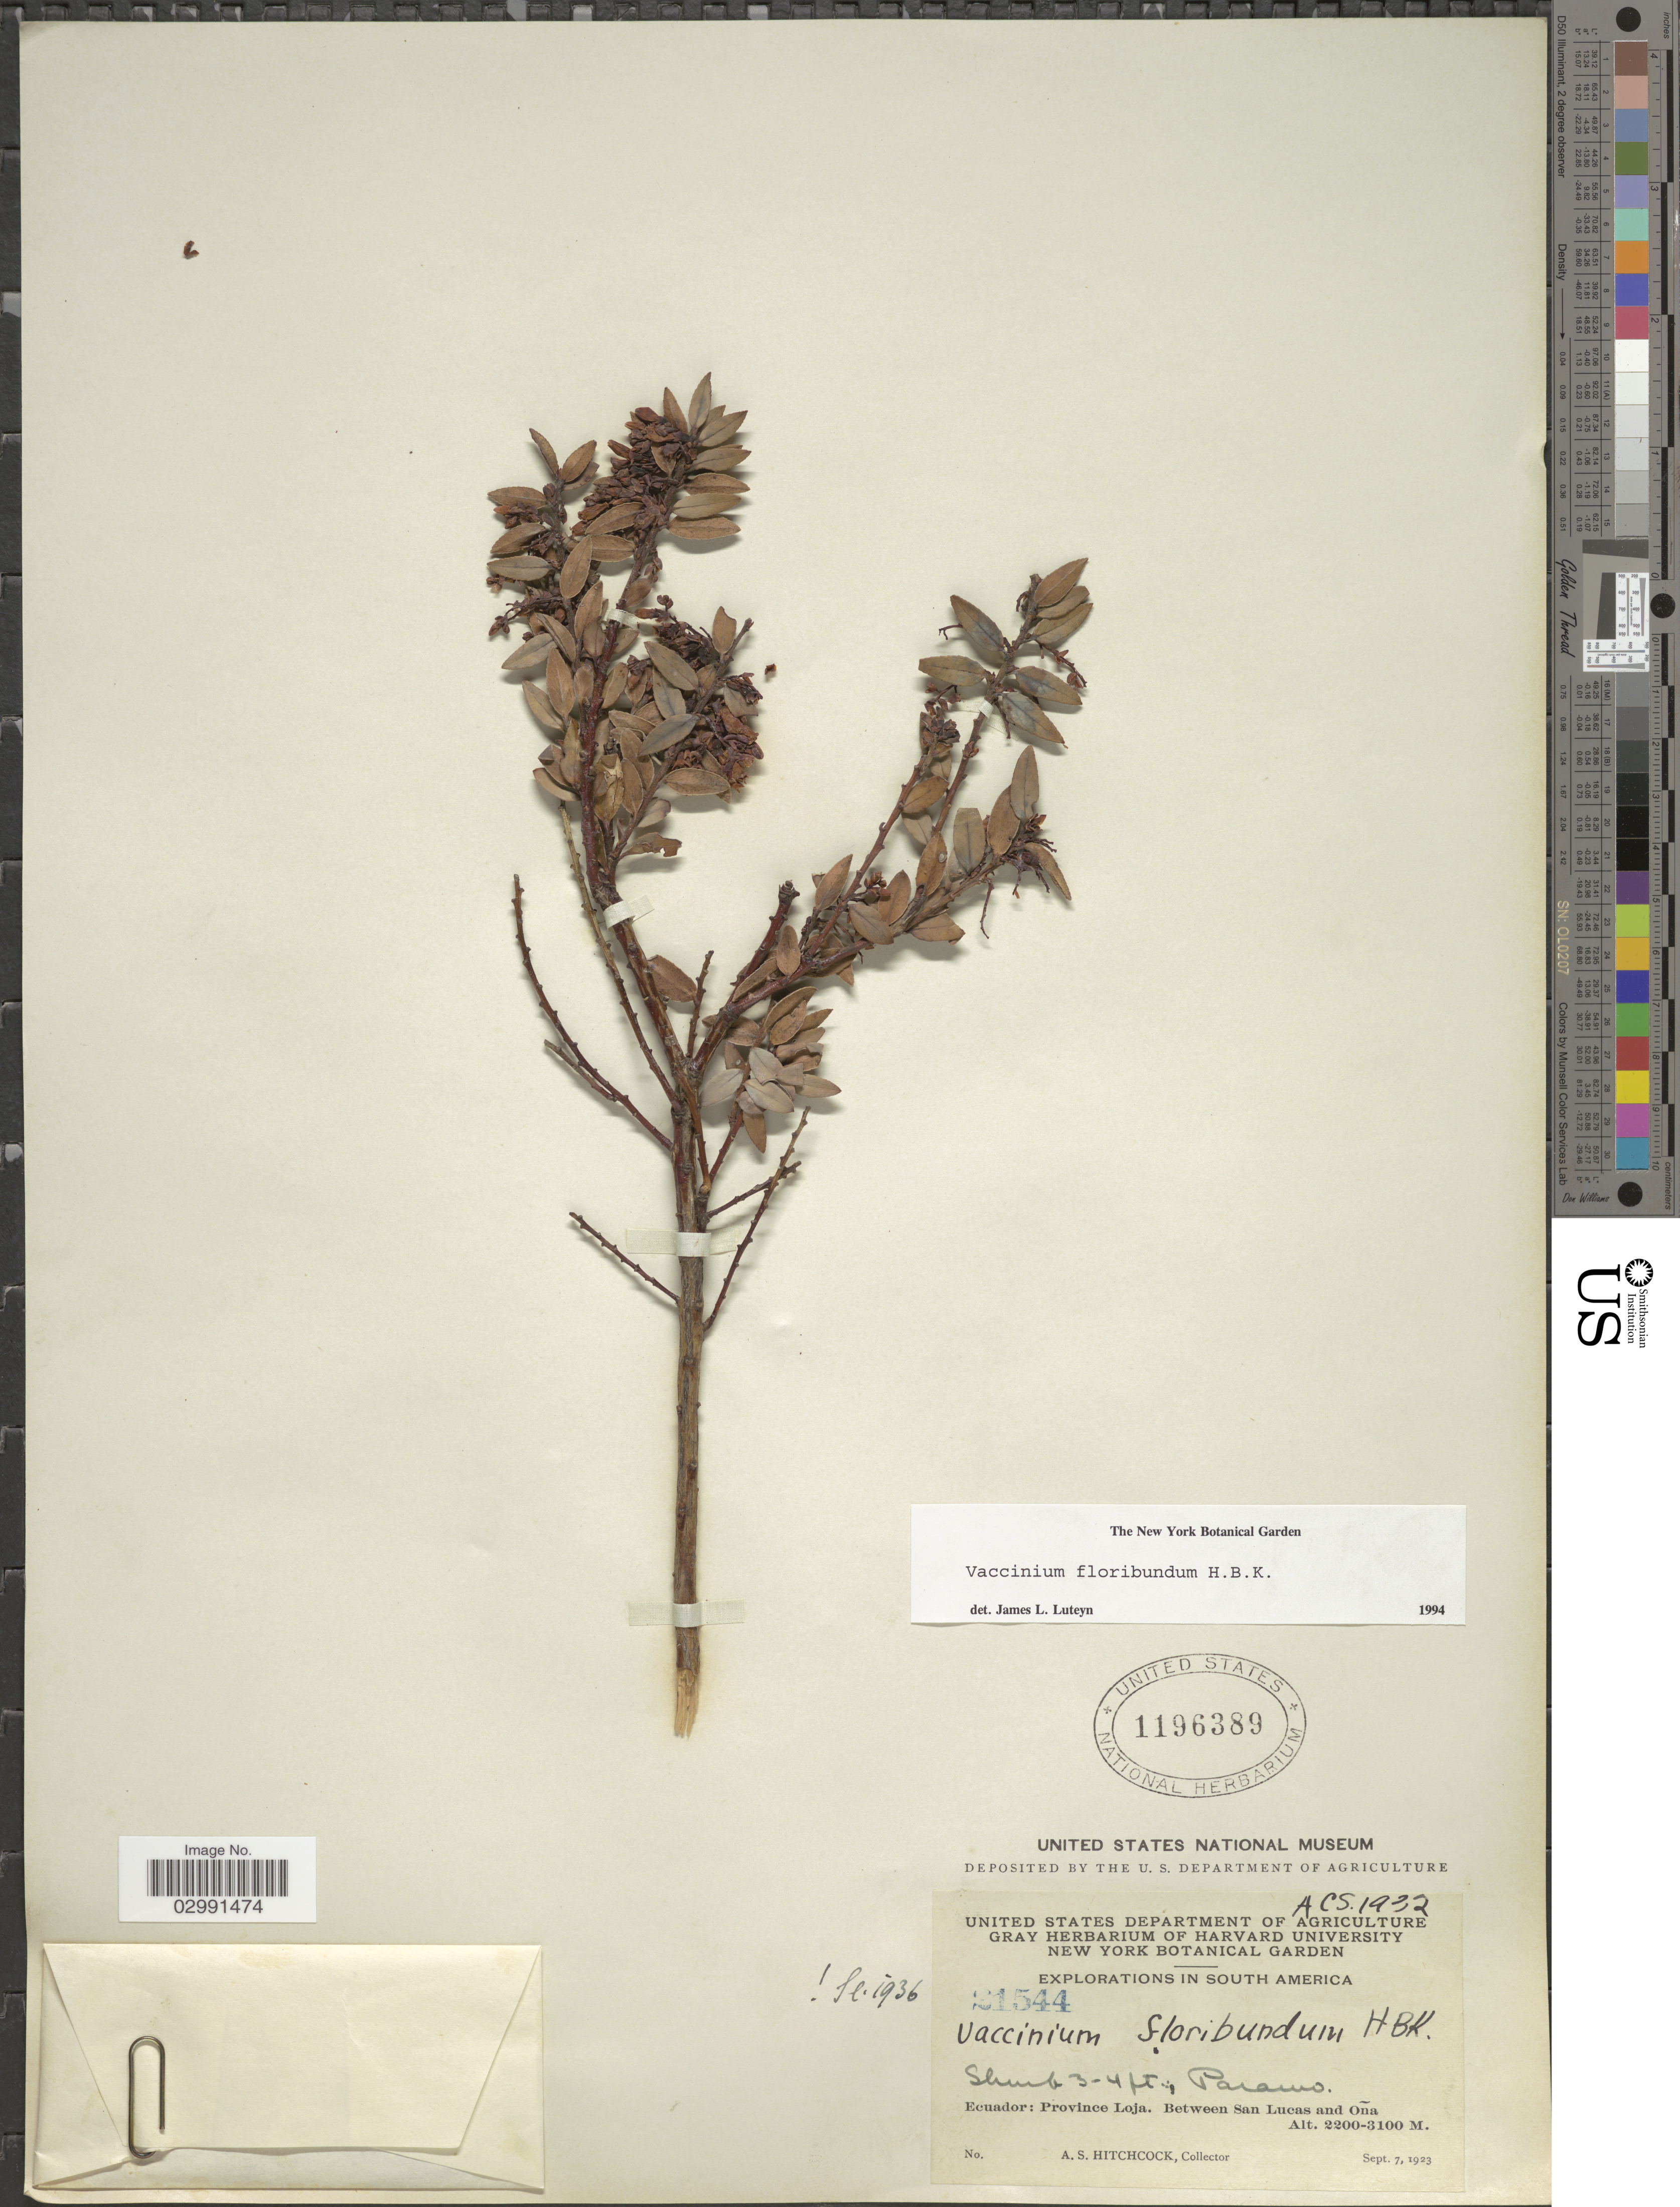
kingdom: Plantae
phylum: Tracheophyta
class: Magnoliopsida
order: Ericales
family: Ericaceae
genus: Vaccinium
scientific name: Vaccinium floribundum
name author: Kunth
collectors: A. S. Hitchcock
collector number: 21544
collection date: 1923-09-07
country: Ecuador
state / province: Loja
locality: Between San Lucas and Oña.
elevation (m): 2200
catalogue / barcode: US 1196389